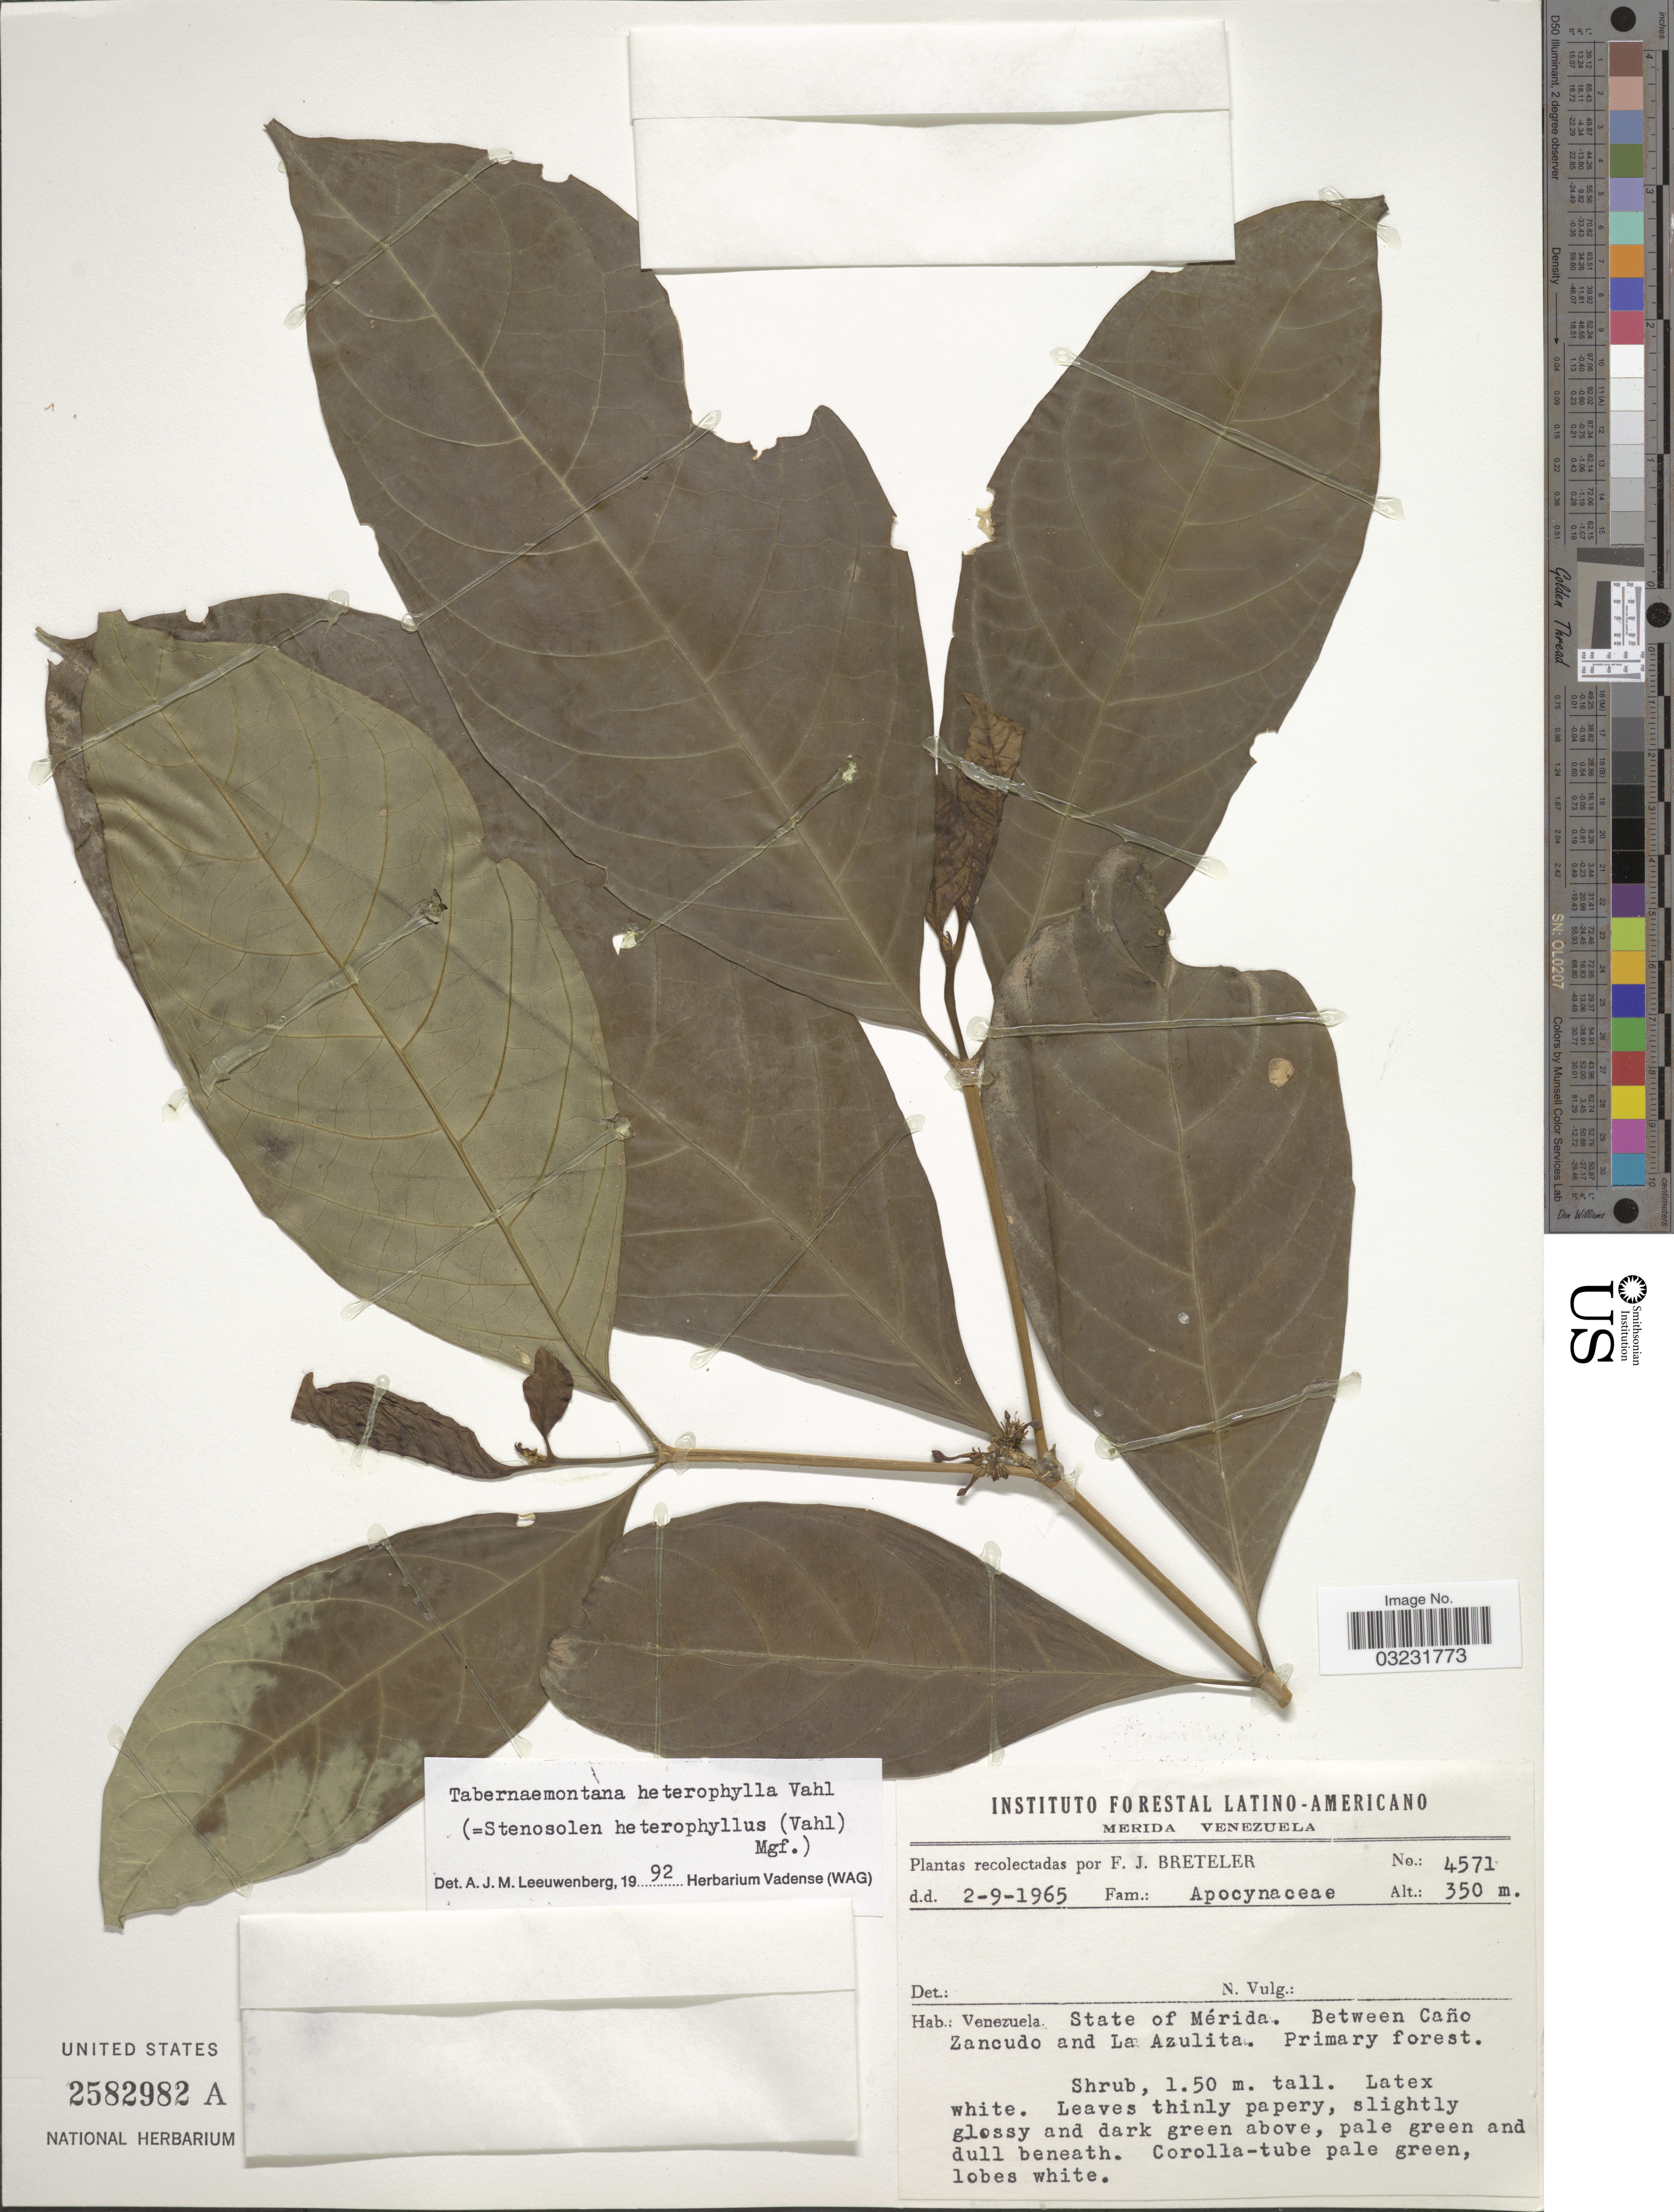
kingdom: Plantae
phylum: Tracheophyta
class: Magnoliopsida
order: Gentianales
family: Apocynaceae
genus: Tabernaemontana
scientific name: Tabernaemontana heterophylla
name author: Vahl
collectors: F. J. Breteler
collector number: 4571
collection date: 1965-09-02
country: Venezuela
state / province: Mérida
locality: Between Caño Zancudo and La Azulita.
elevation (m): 350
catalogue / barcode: US 2582982A